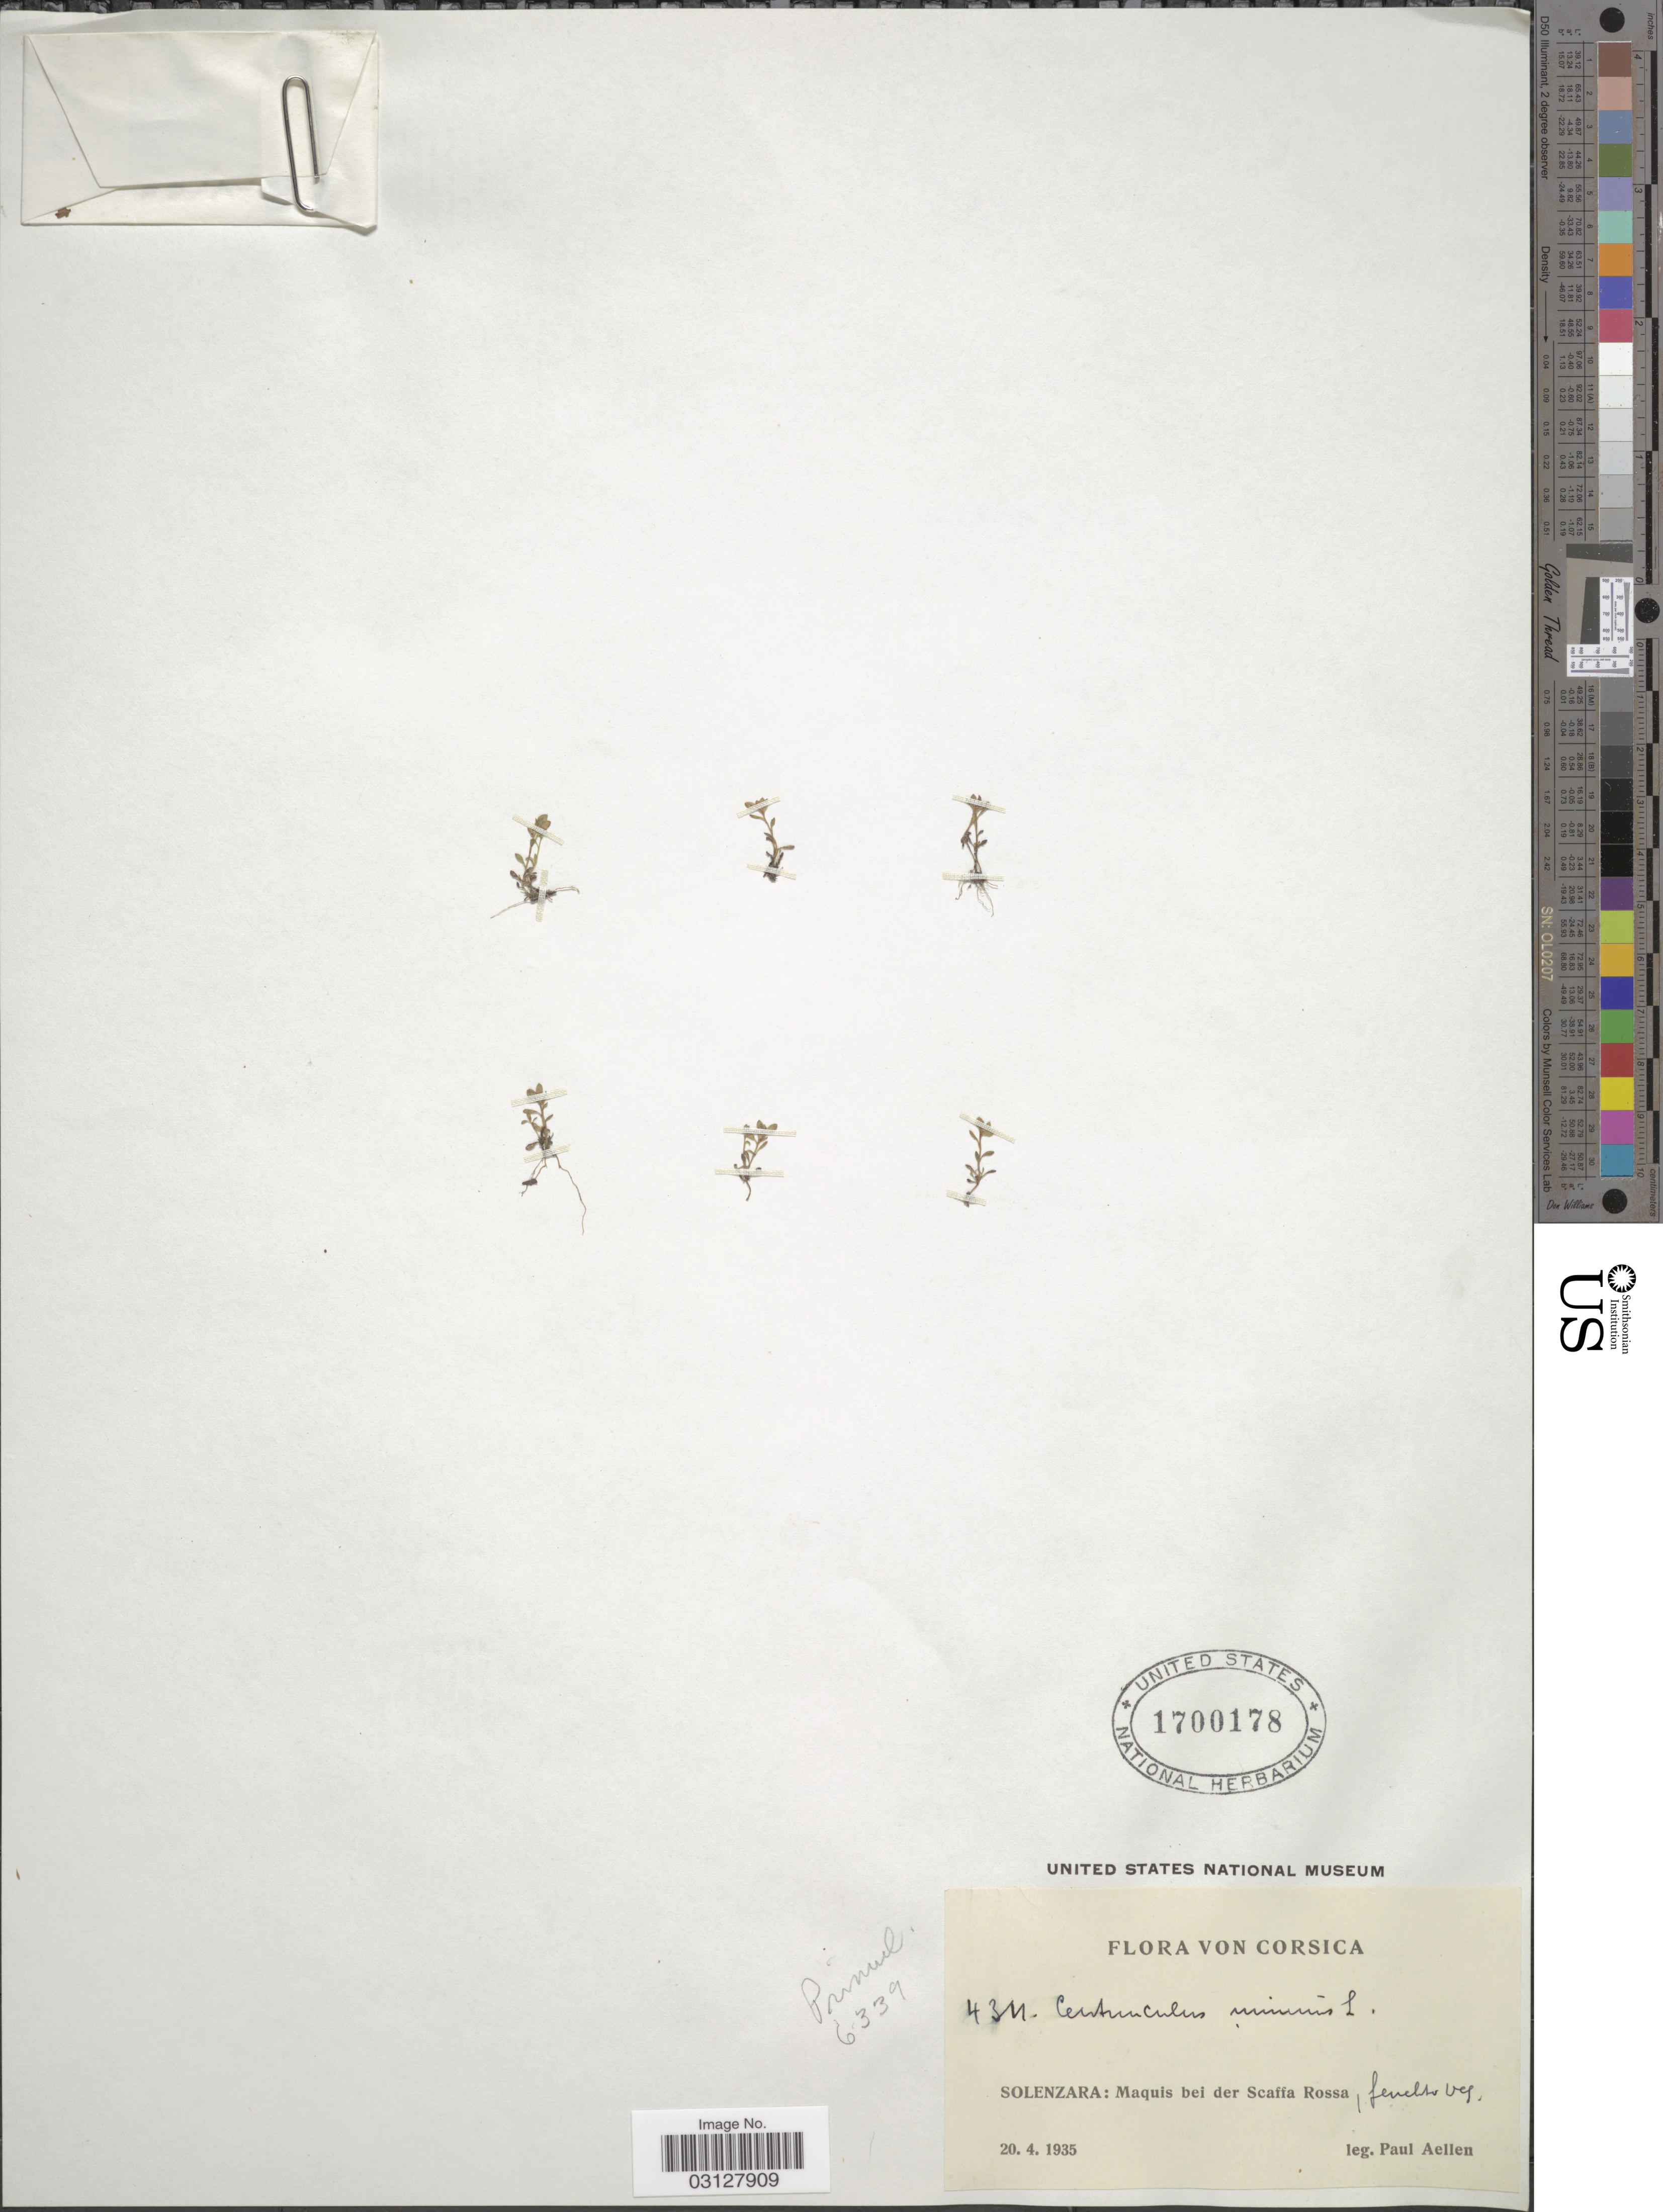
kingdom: Plantae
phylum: Tracheophyta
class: Magnoliopsida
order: Ericales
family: Primulaceae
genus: Centunculus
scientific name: Centunculus minimus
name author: L.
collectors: P. Aellen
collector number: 4311*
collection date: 1935-04-20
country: France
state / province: Corsica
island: Corse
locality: Solenzara: Maquis bei der Scaffa Rossa.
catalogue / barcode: US 1700178